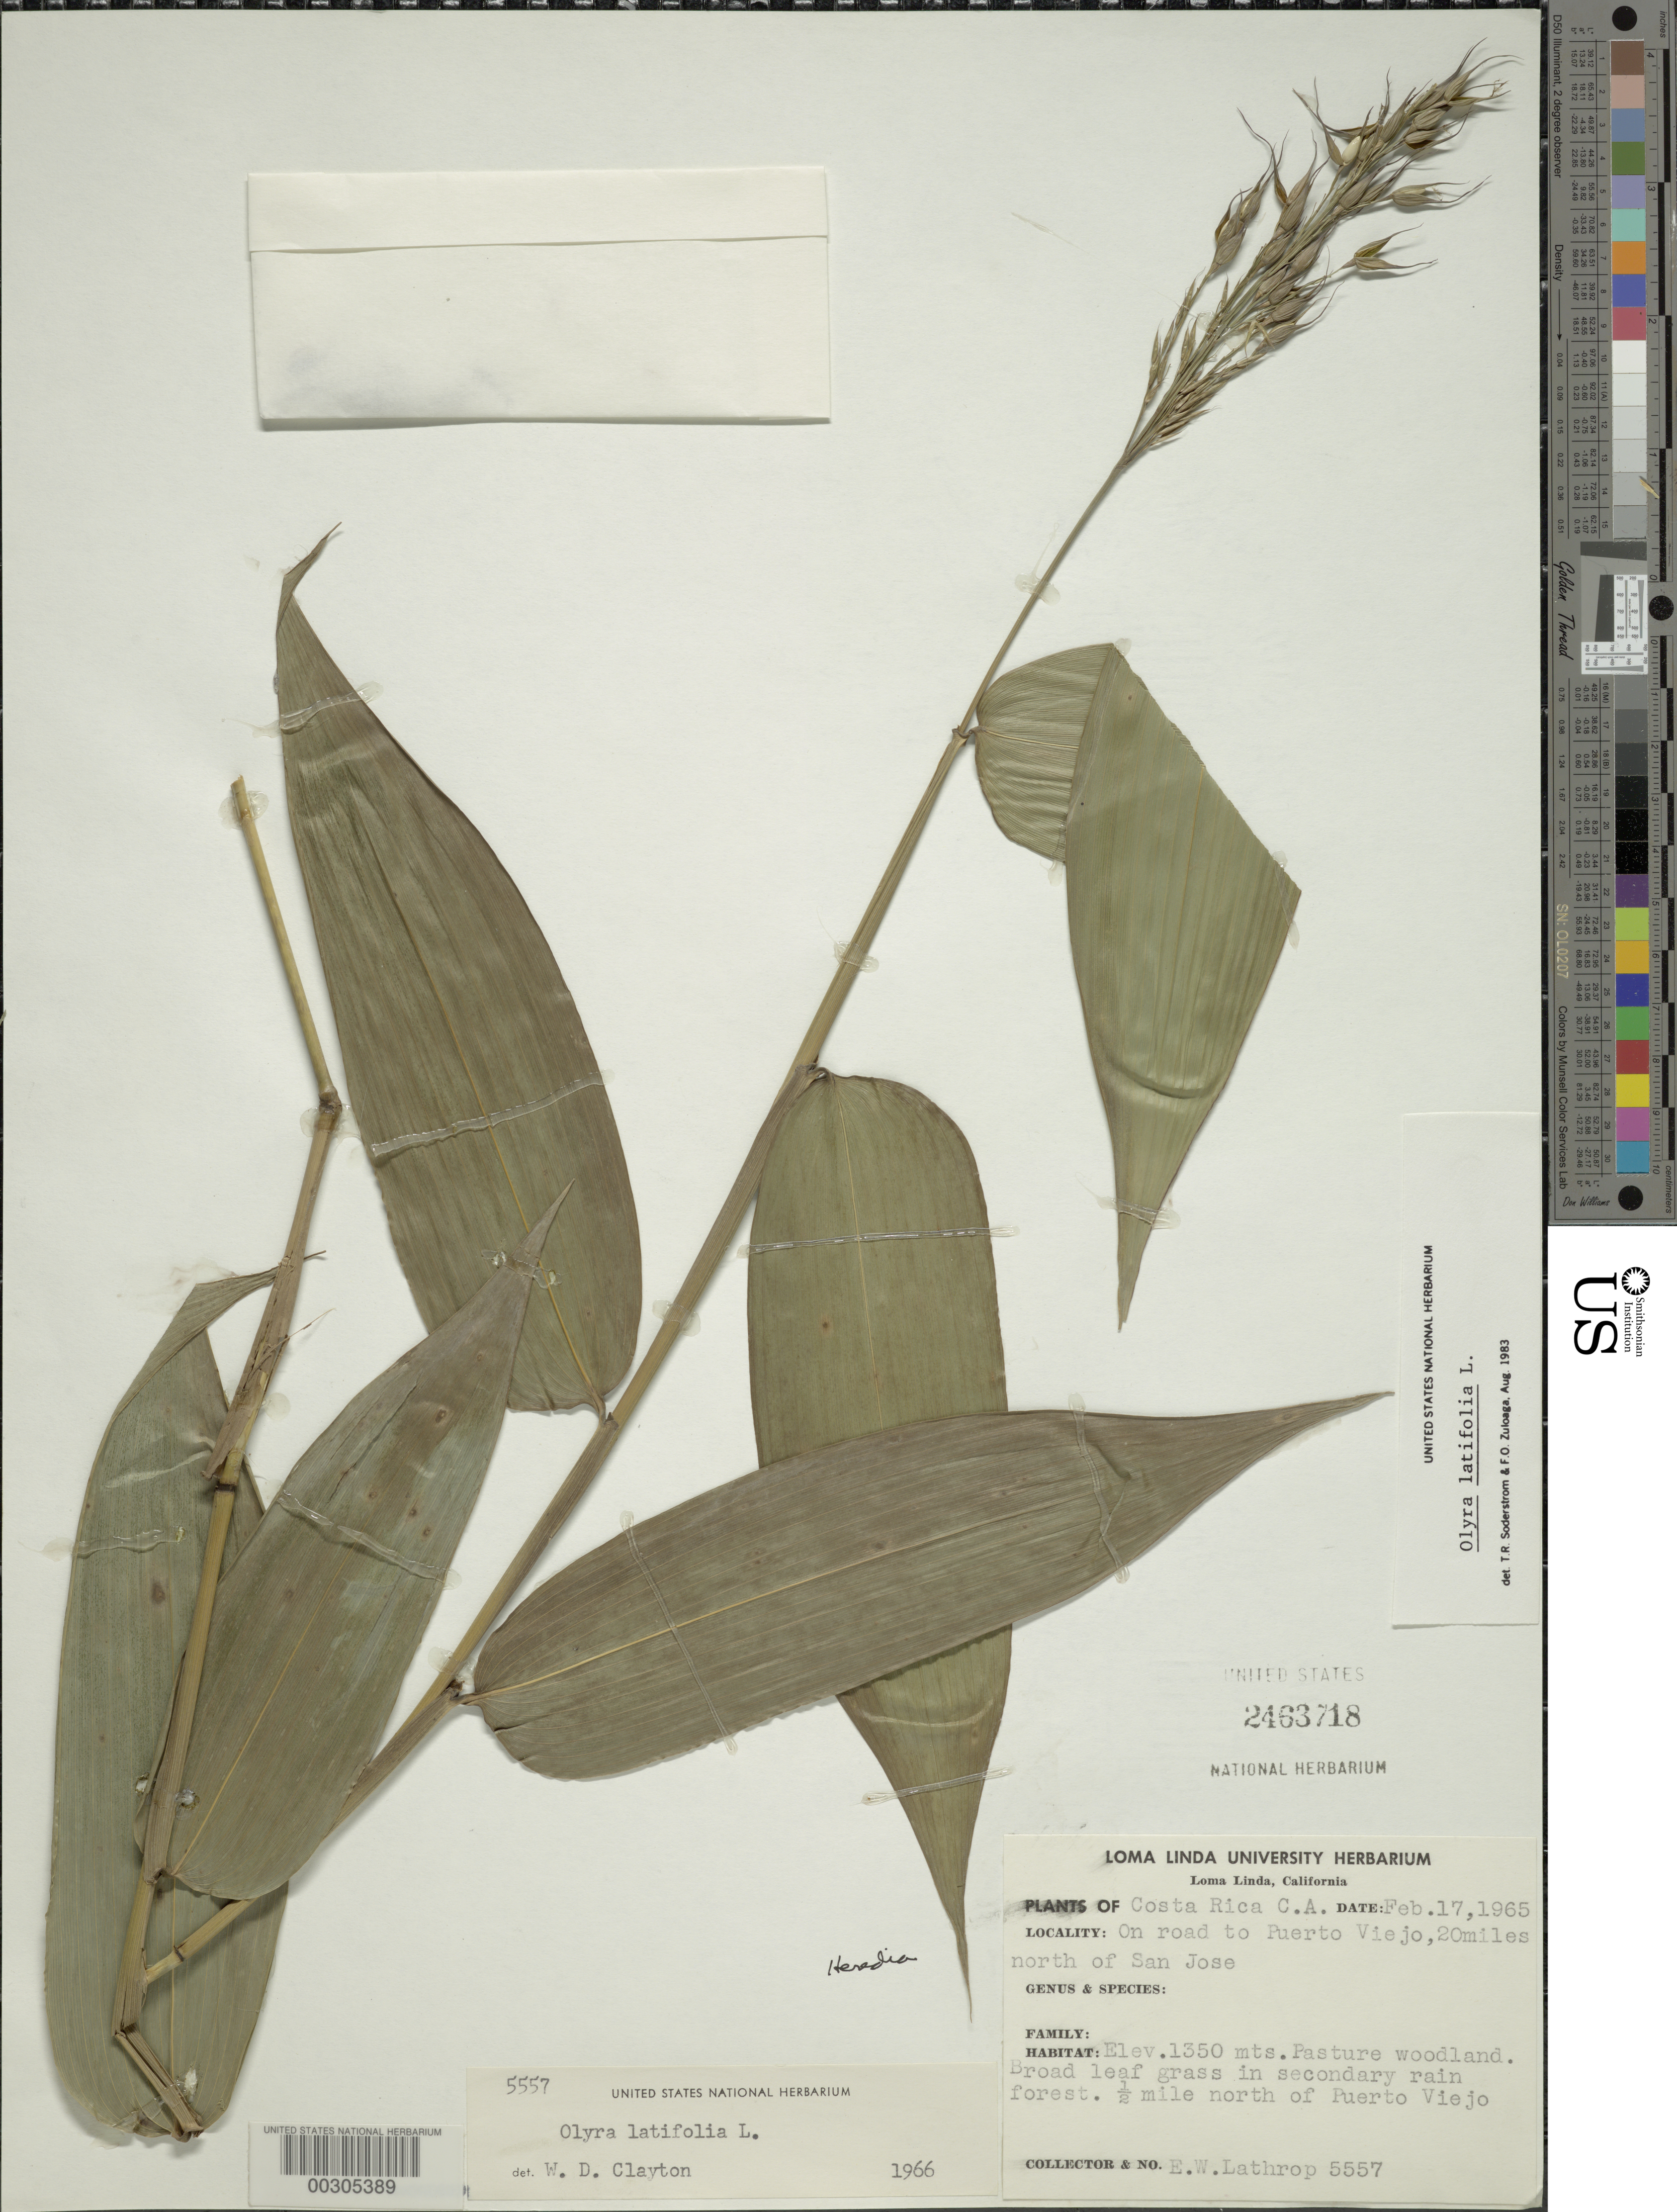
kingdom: Plantae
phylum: Tracheophyta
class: Liliopsida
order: Poales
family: Poaceae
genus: Olyra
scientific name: Olyra latifolia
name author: L.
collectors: E. W. Lathrop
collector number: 5557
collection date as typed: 17 Feb 1965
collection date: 1965-02-17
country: Costa Rica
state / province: Heredia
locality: Puerto viejo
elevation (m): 1350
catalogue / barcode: US 2463718